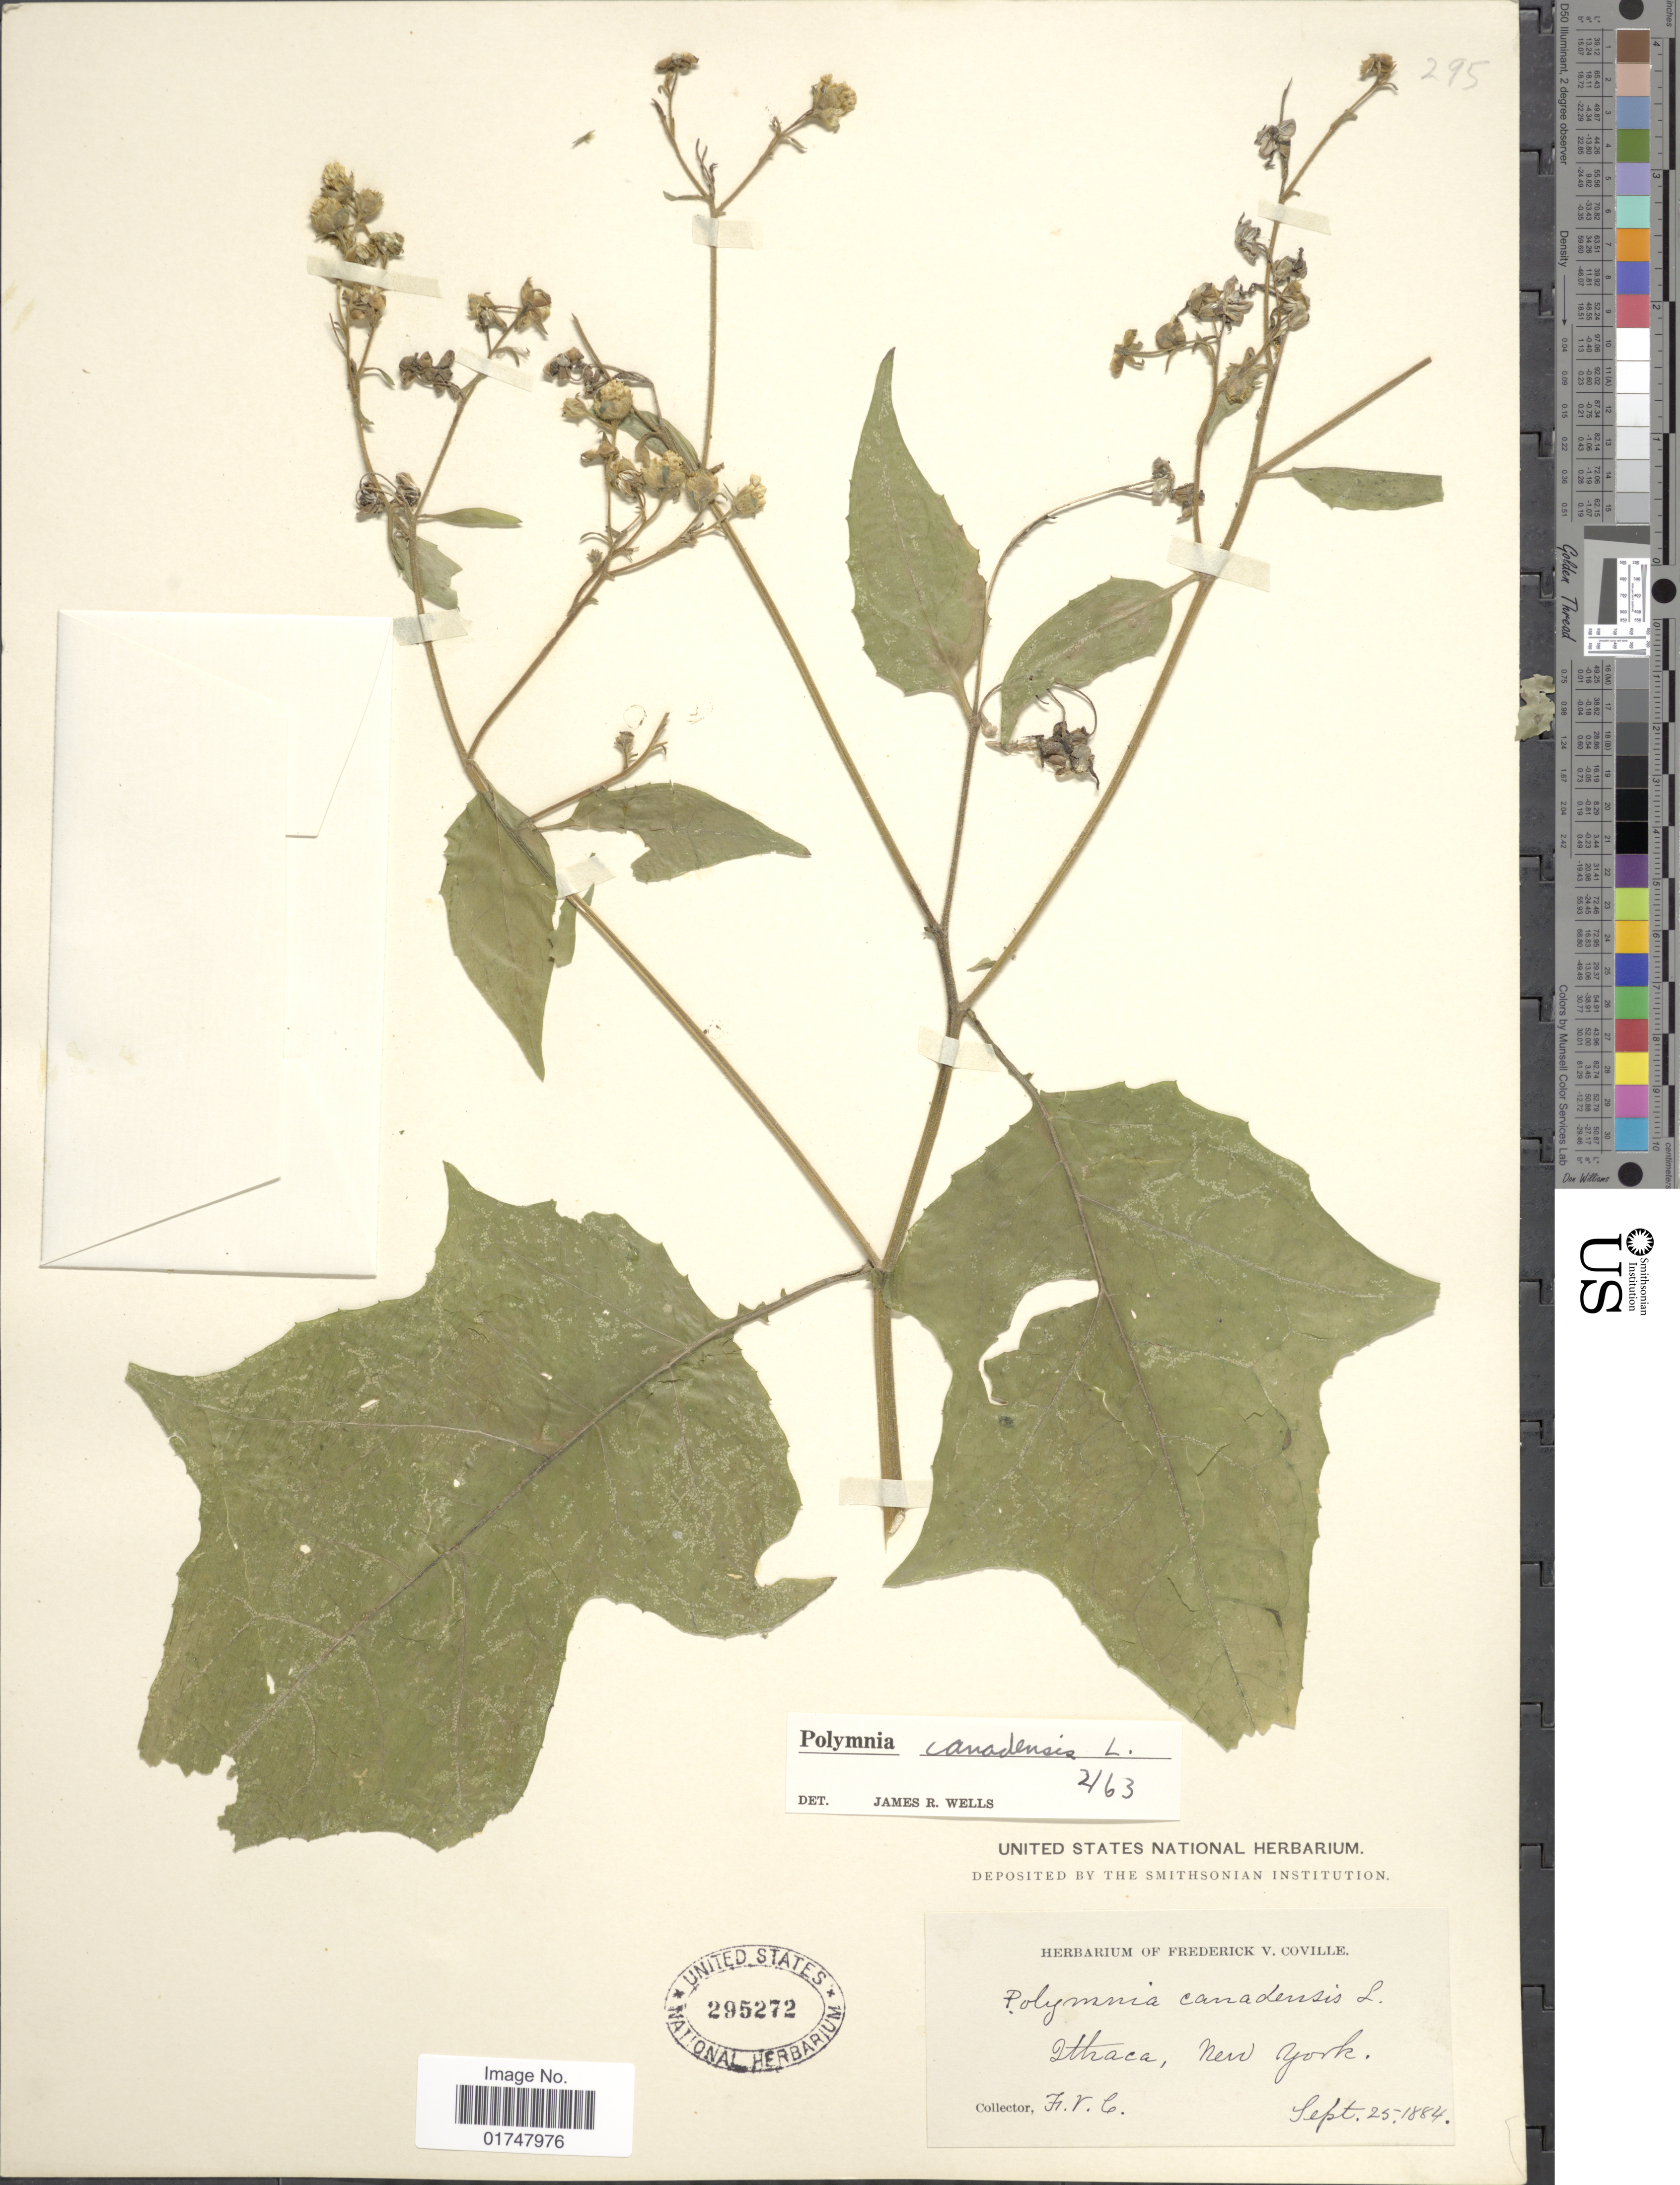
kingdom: Plantae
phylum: Tracheophyta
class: Magnoliopsida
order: Asterales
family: Asteraceae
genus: Polymnia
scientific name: Polymnia canadensis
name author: L.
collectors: F. V. Coville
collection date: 1884-09-25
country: United States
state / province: New York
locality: Ithaca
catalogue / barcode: US 295272